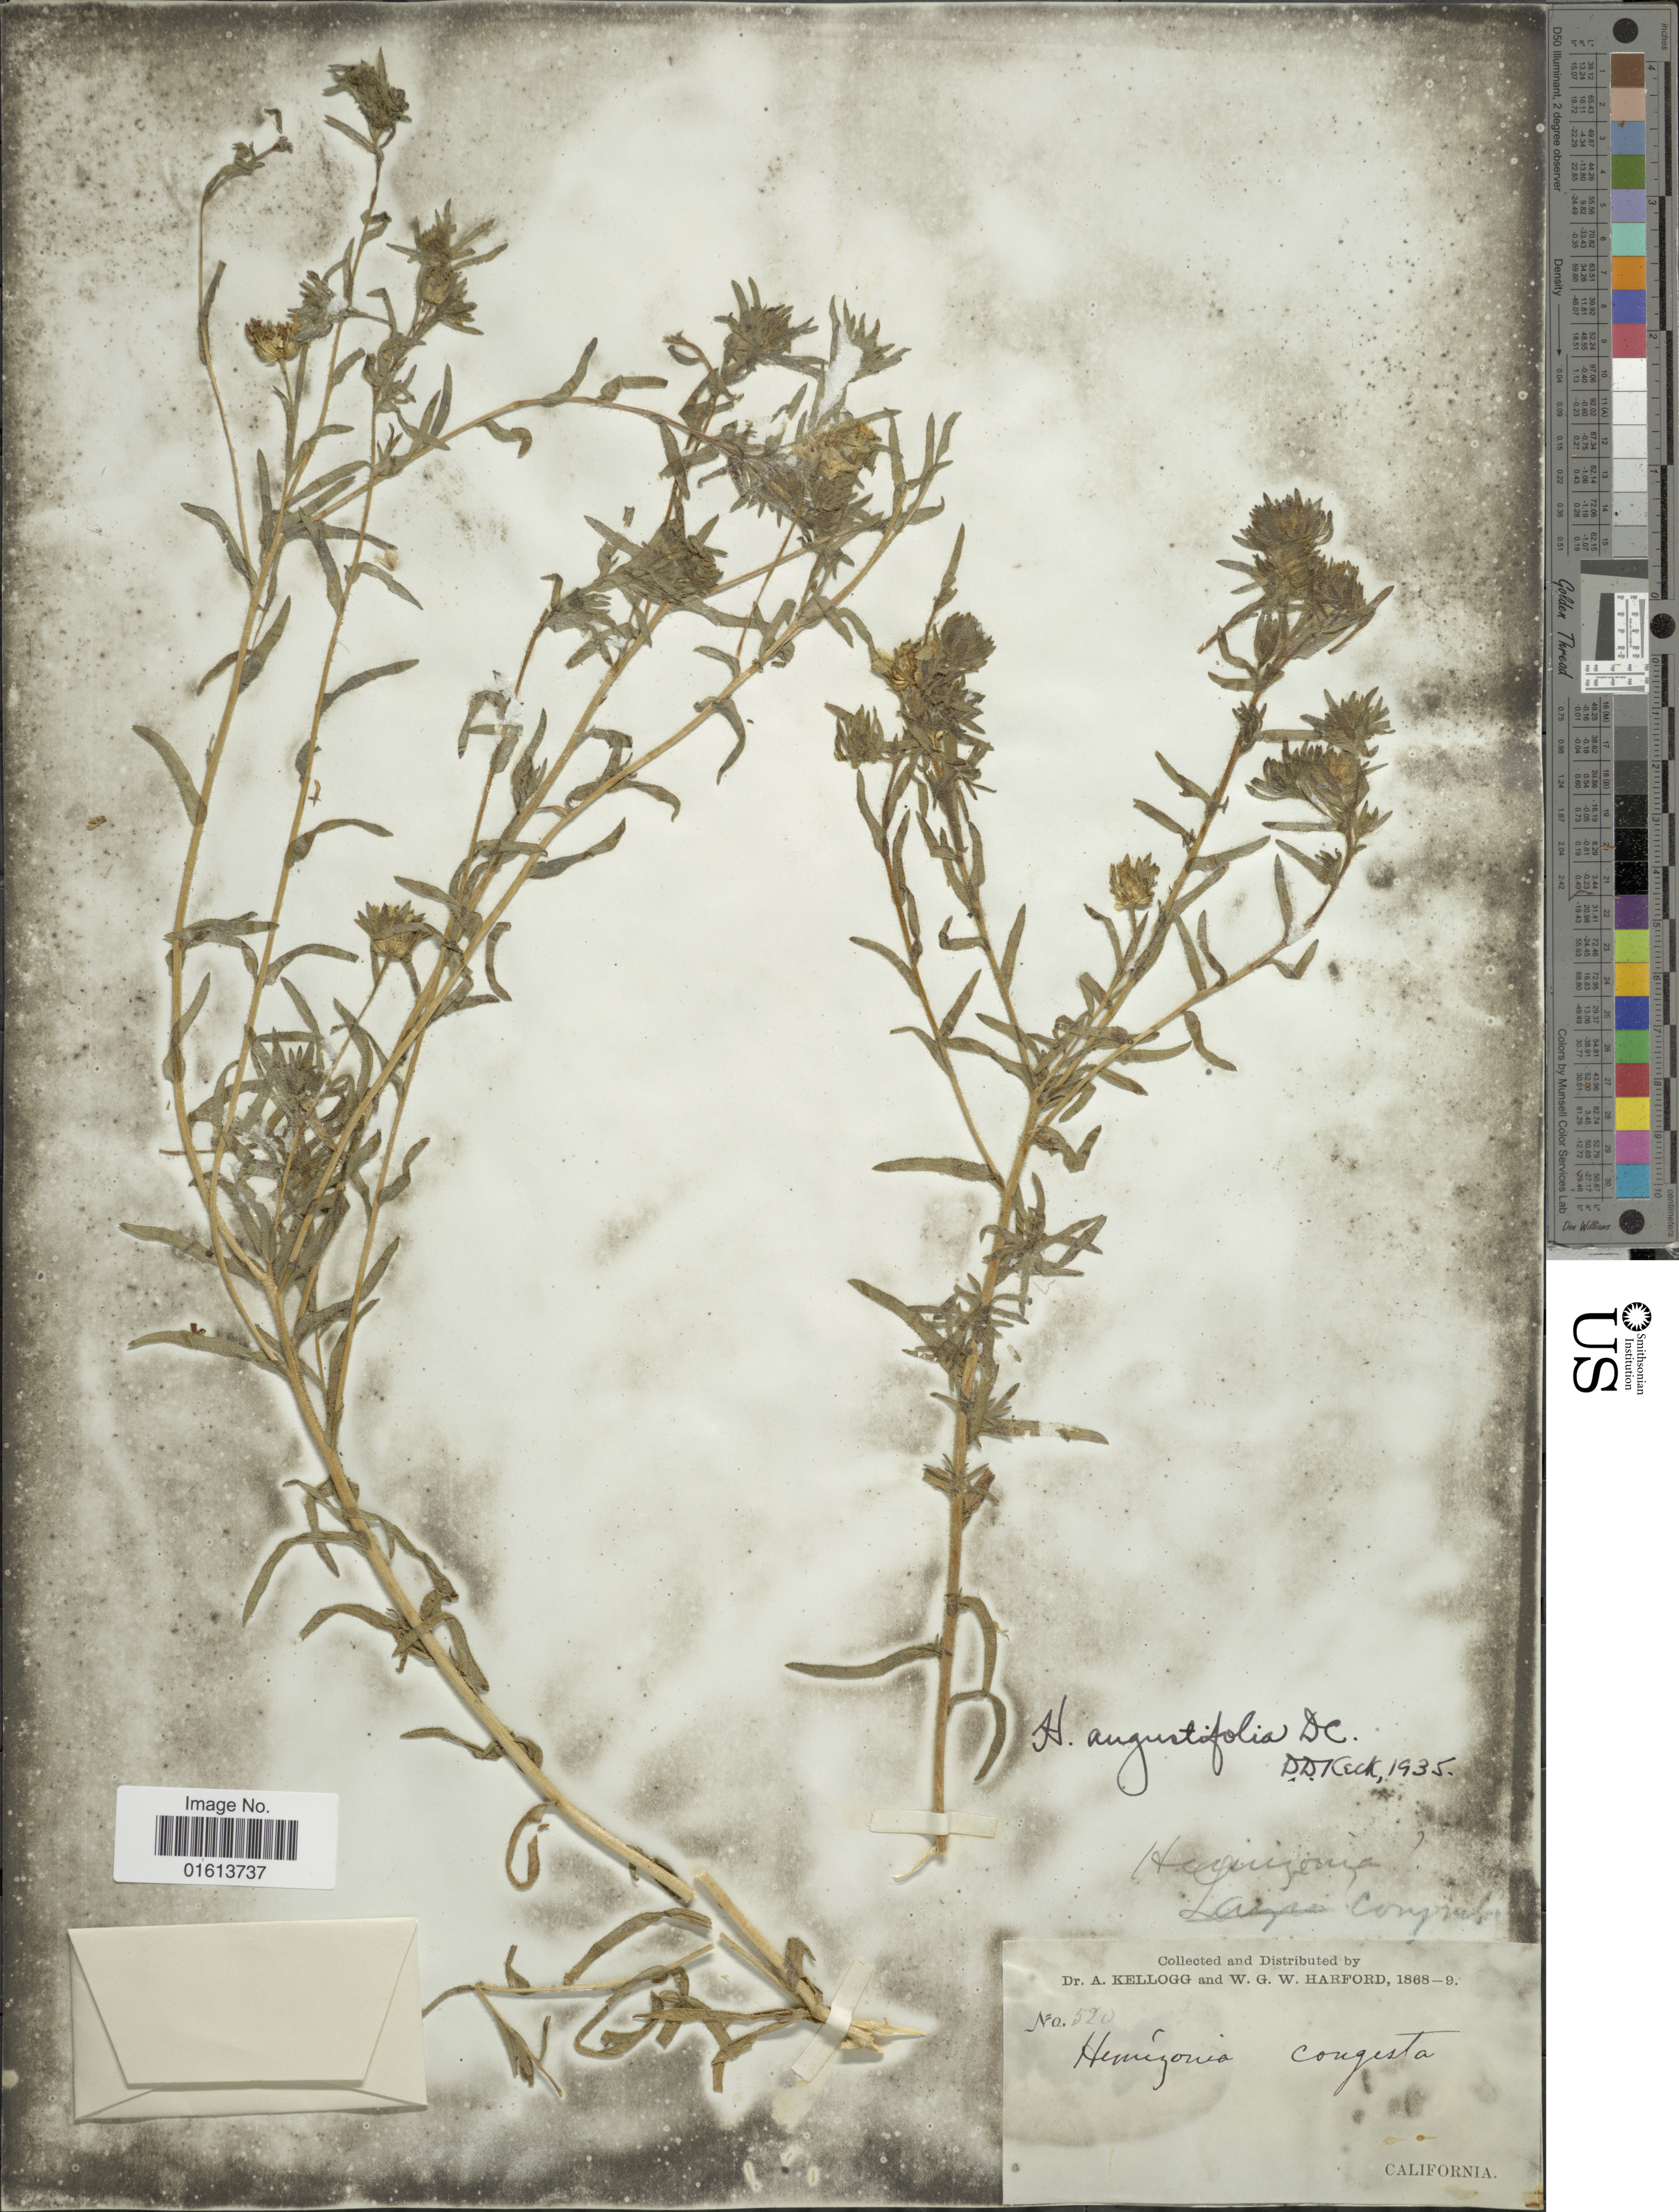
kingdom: Plantae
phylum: Tracheophyta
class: Magnoliopsida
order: Asterales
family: Asteraceae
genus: Deinandra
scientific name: Deinandra corymbosa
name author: (DC.) B.G. Baldwin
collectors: A. Kellog & W. Harford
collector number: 520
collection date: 1868/1869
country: United States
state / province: California